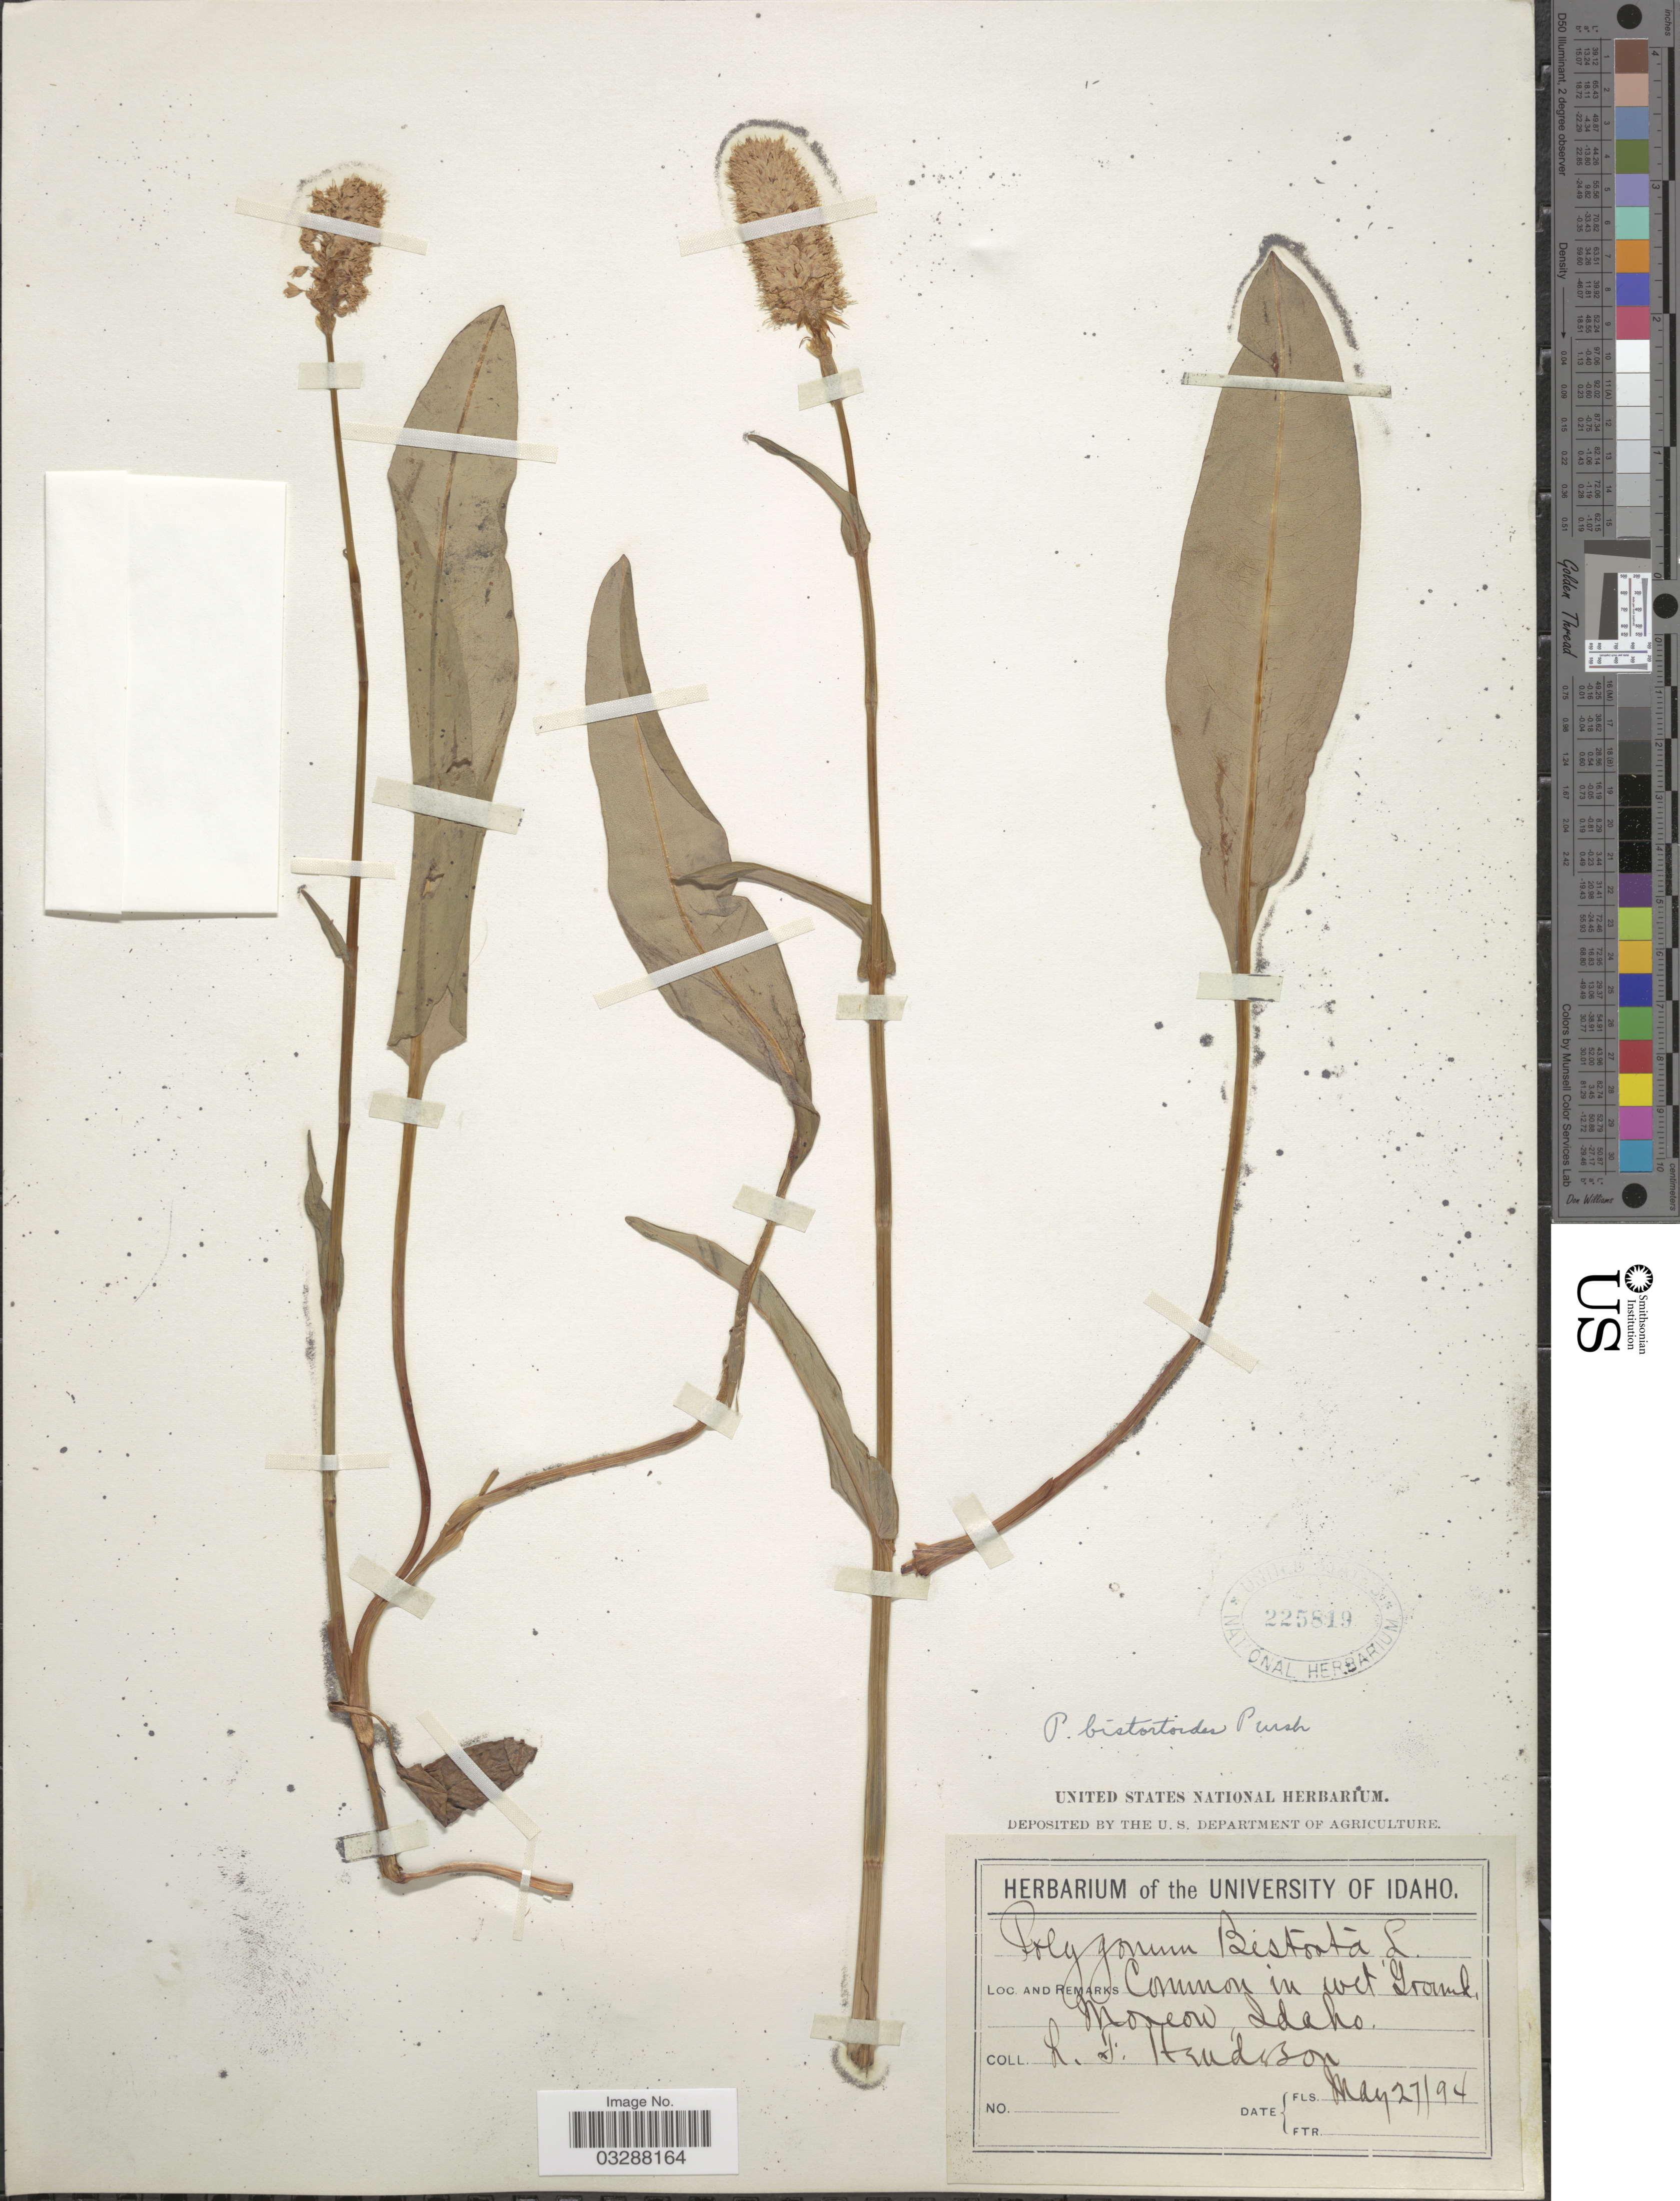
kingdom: Plantae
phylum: Tracheophyta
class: Magnoliopsida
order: Caryophyllales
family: Polygonaceae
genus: Bistorta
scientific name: Bistorta bistortoides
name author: (Pursh) Small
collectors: R. Hudson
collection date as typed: Transcribed d/m/y: 27/5/94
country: United States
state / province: Idaho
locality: Moscow.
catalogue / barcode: US 225819